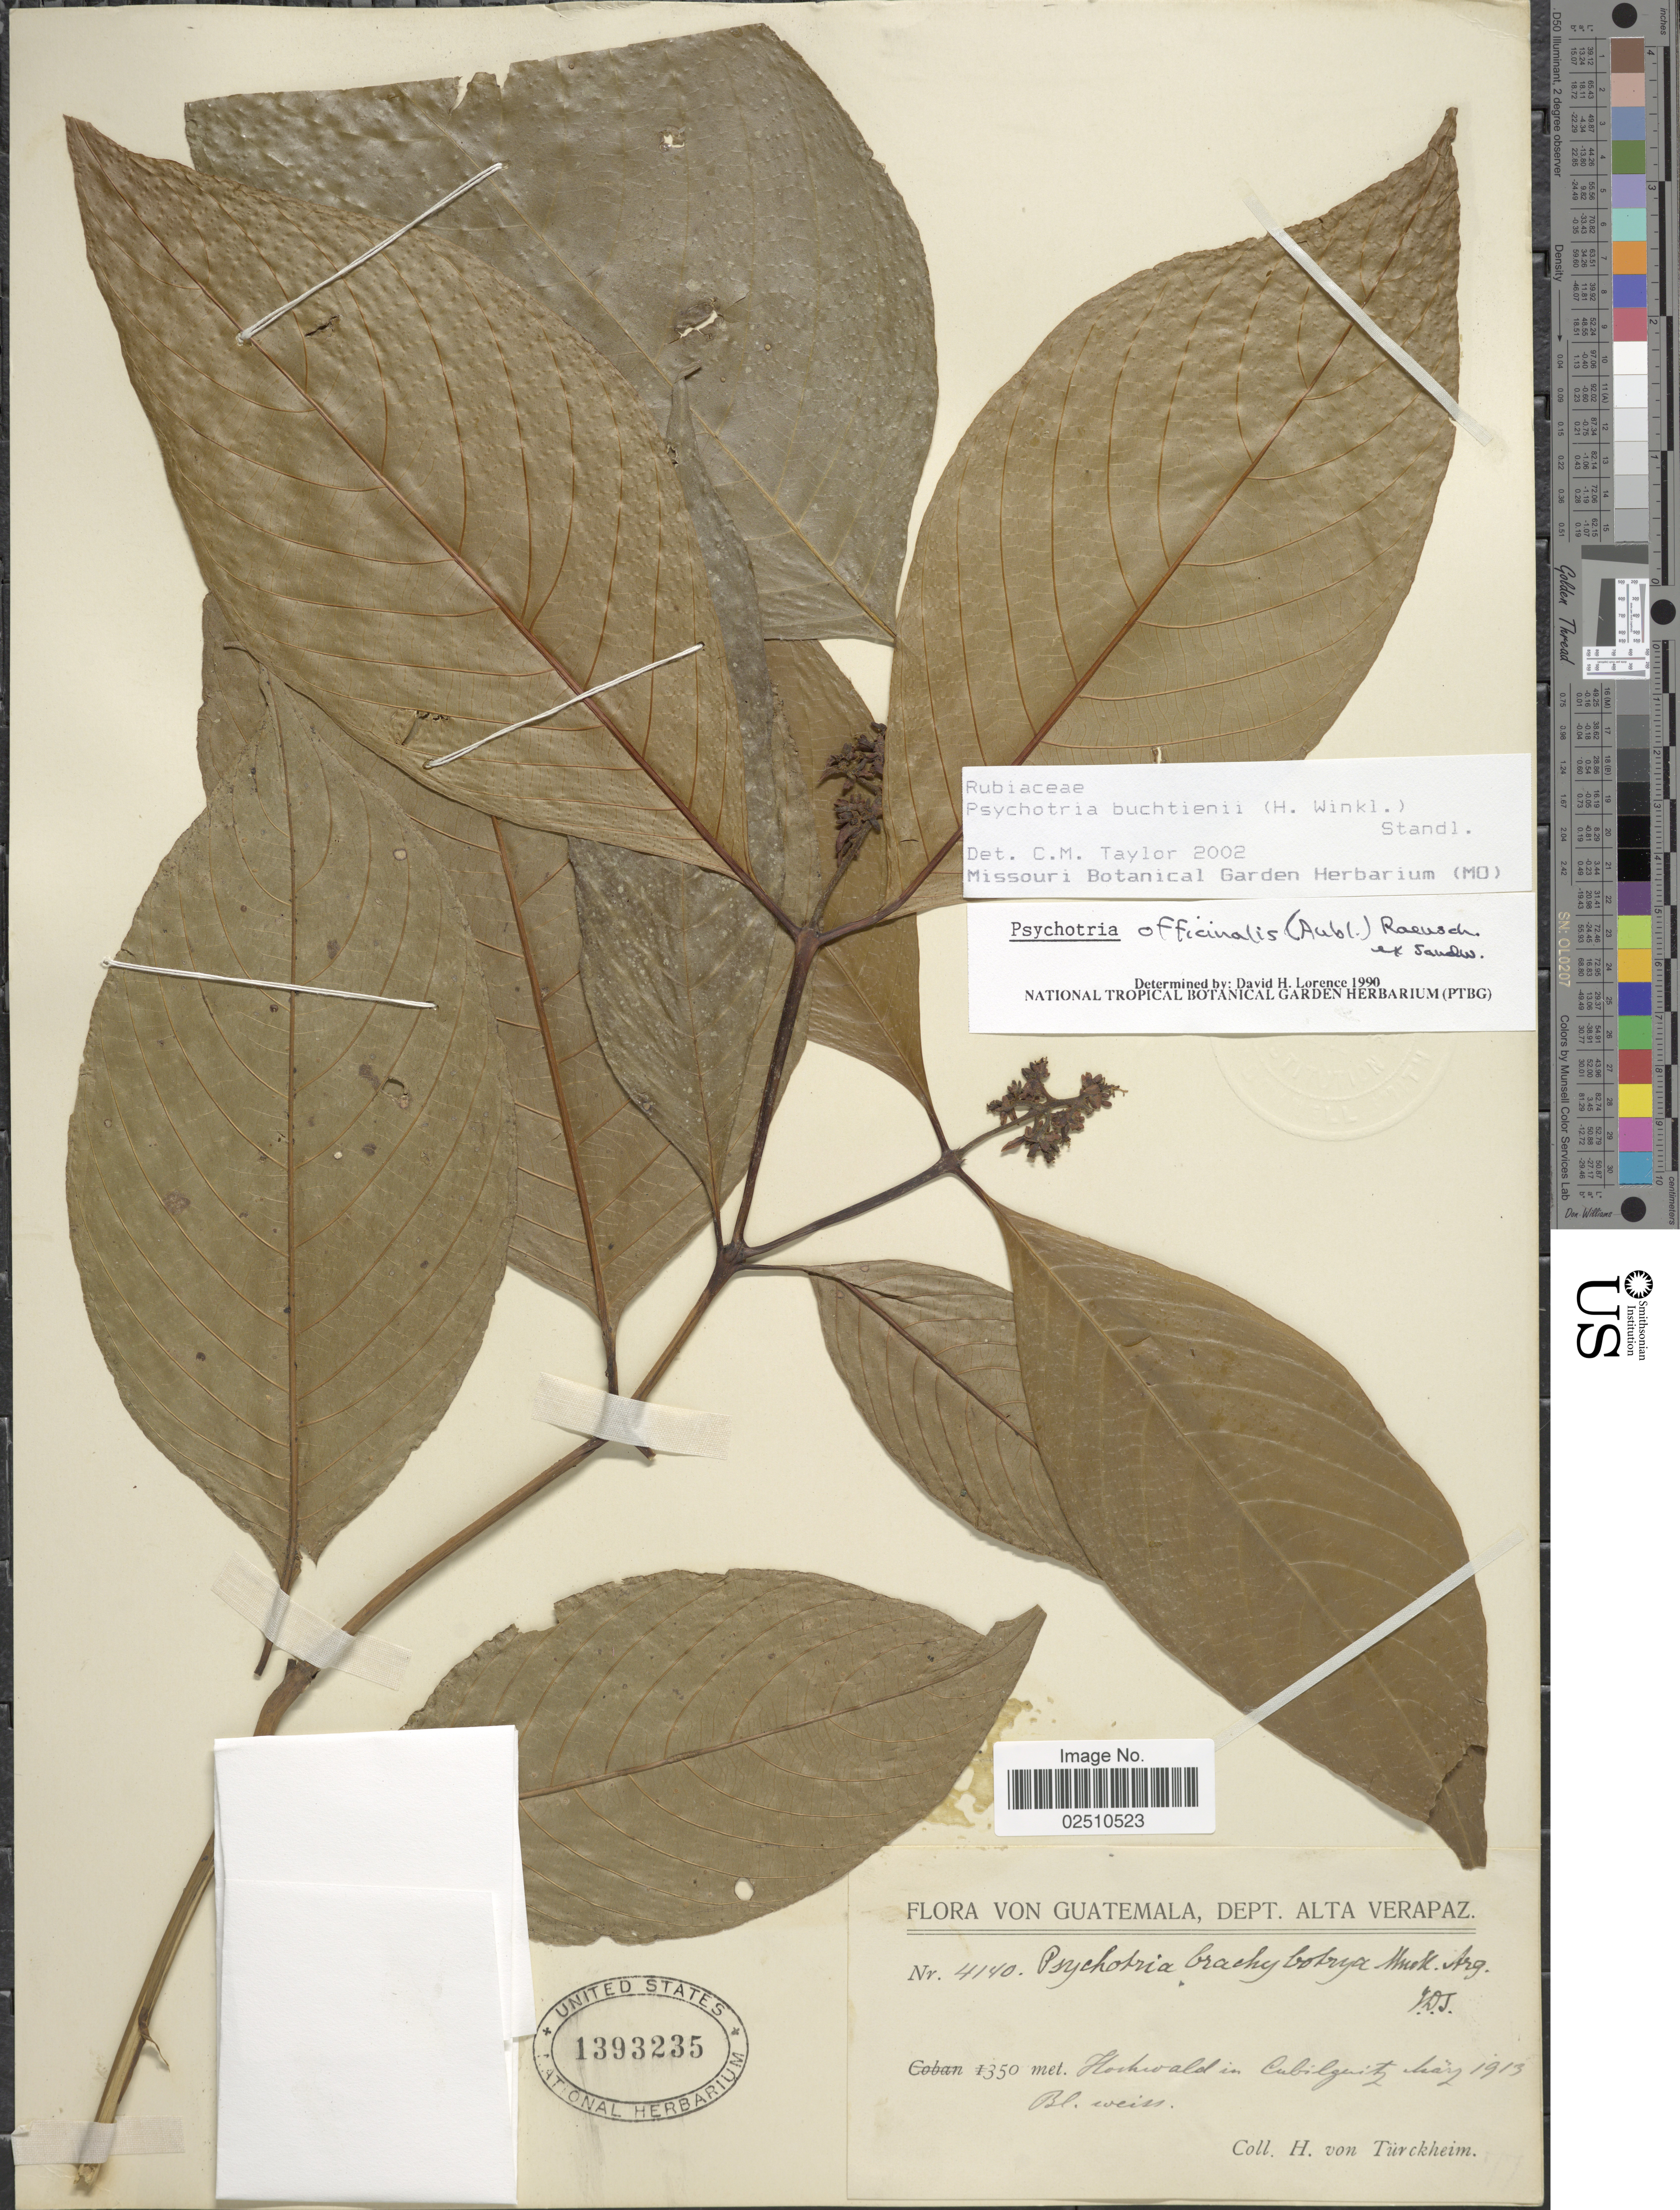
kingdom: Plantae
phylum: Tracheophyta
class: Magnoliopsida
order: Gentianales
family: Rubiaceae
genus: Psychotria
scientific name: Psychotria buchtienii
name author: (H.J.P. Winkl.) Standl.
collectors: H. von Türckheim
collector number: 4140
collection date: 1913-03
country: Guatemala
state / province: Alta Verapaz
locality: Cubilguitz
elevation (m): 350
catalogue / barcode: US 1393235